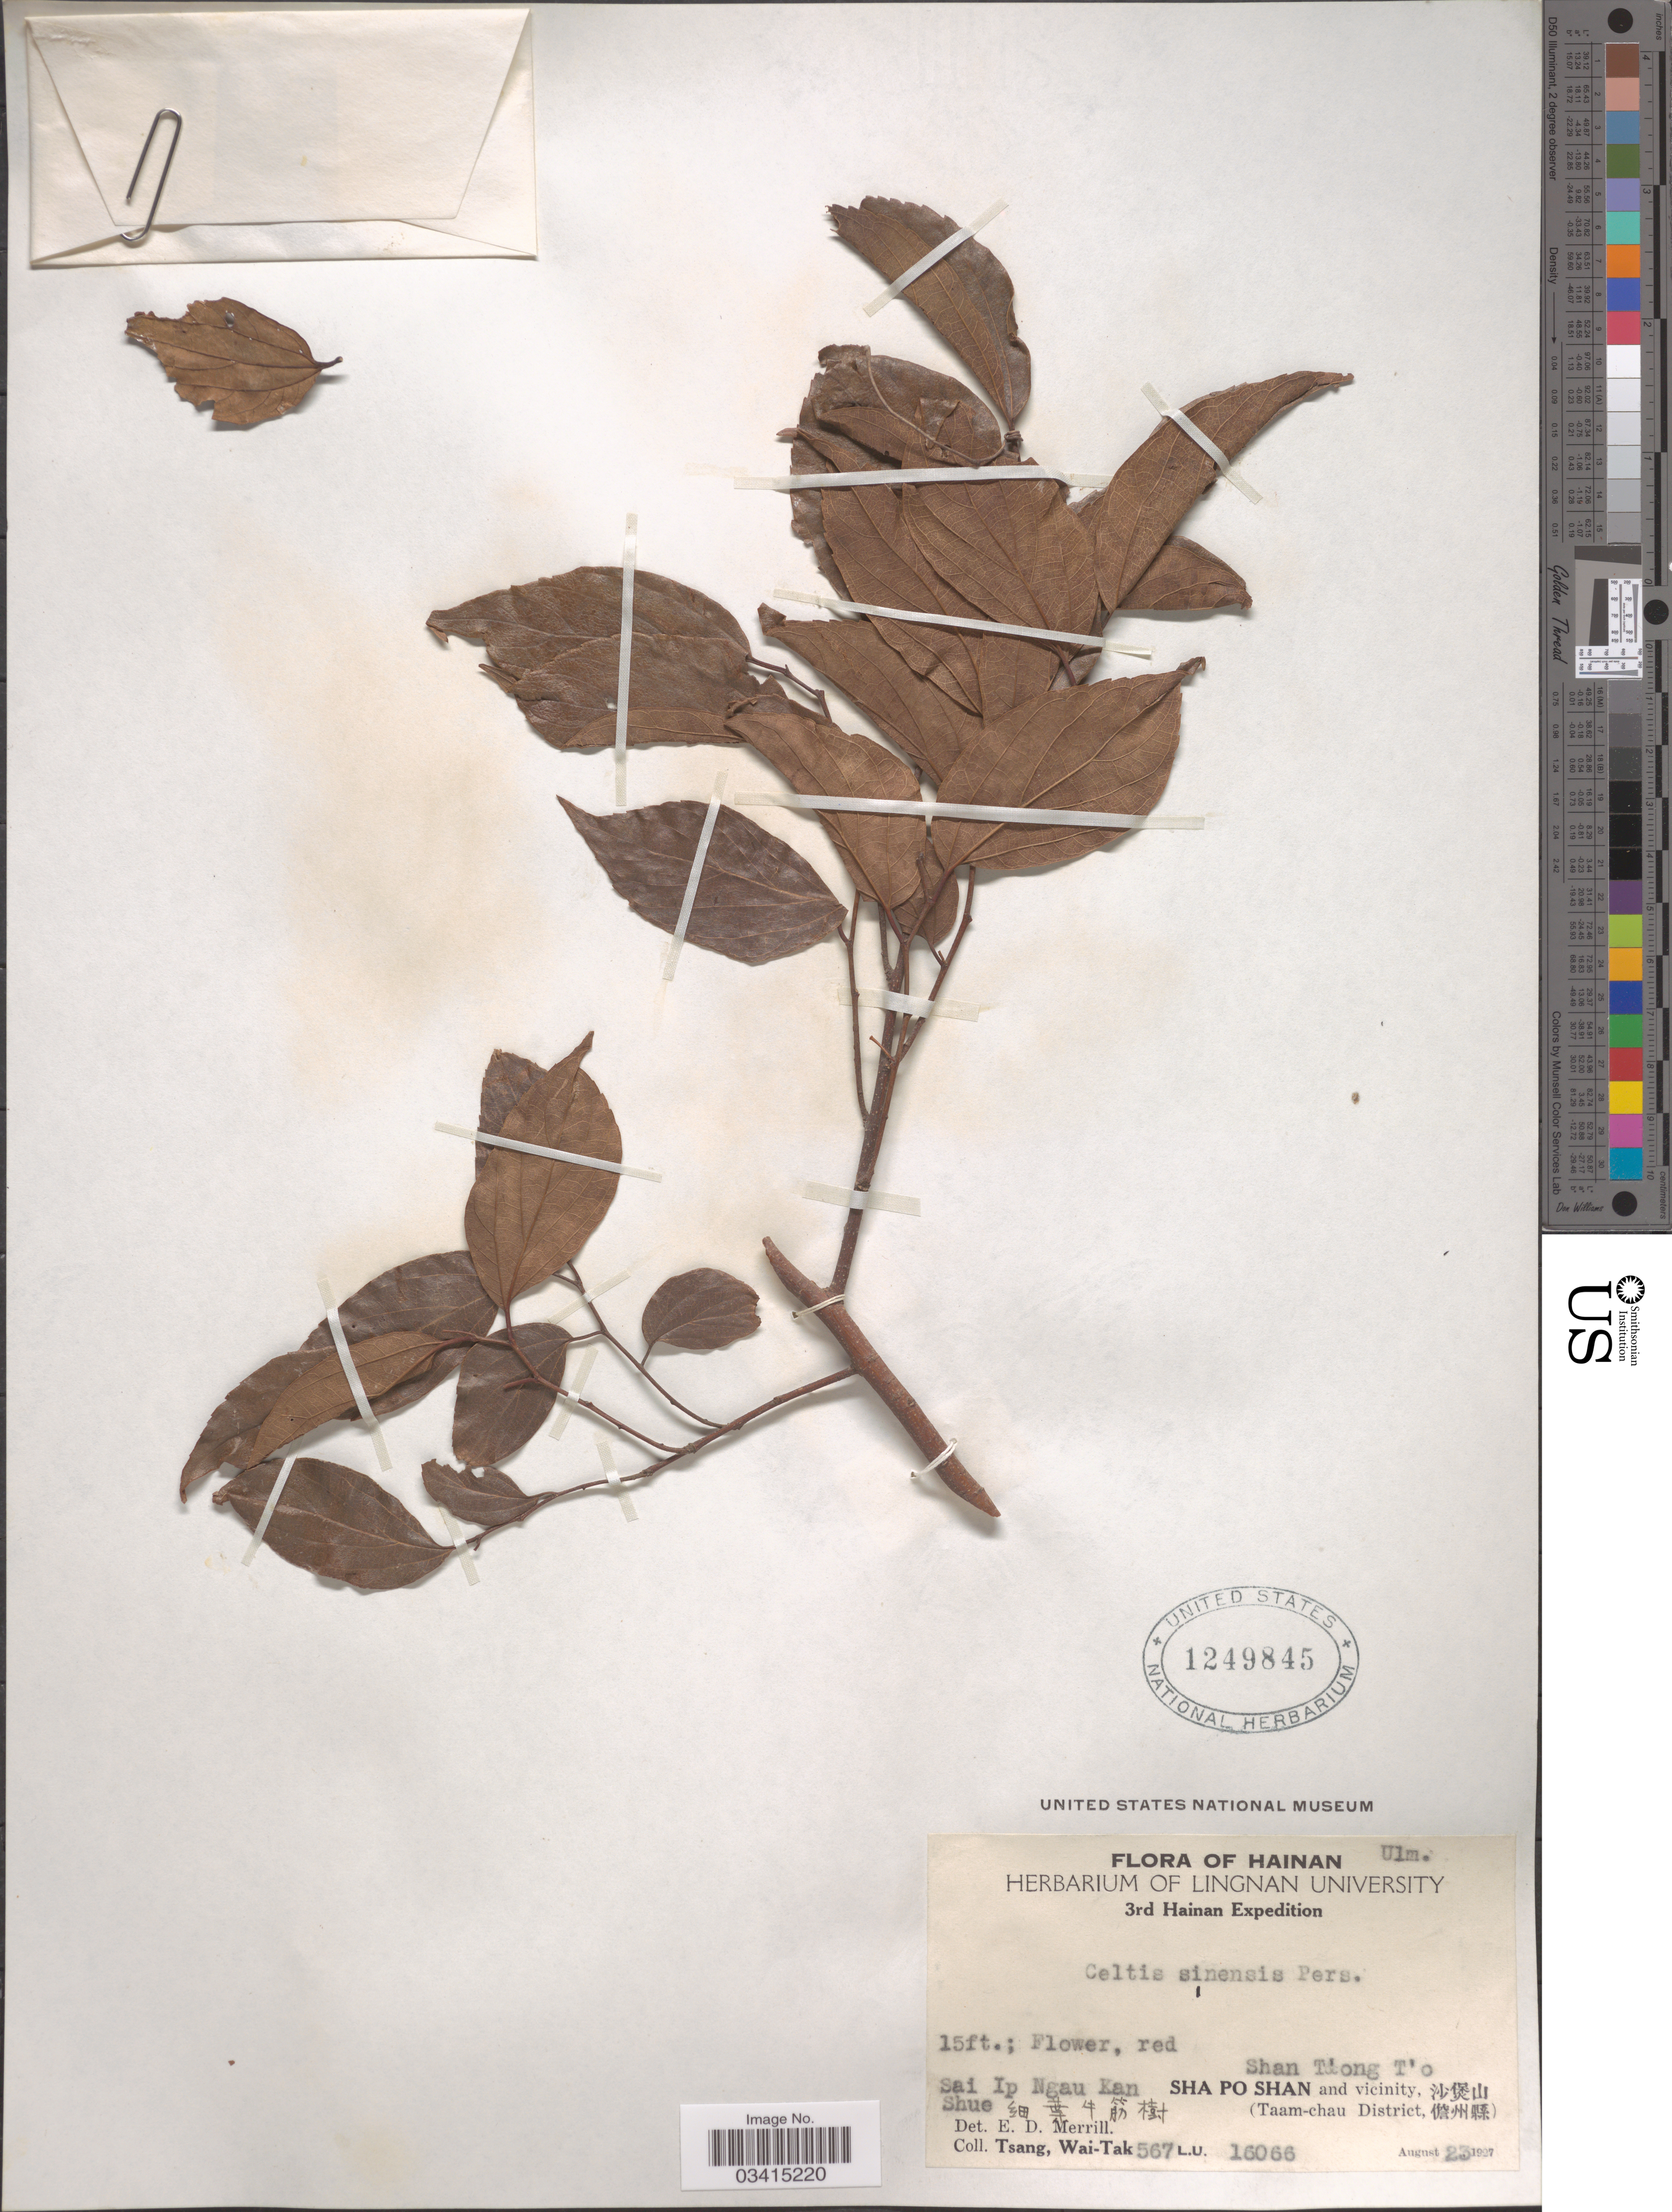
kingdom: Plantae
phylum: Tracheophyta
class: Magnoliopsida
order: Rosales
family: Cannabaceae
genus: Celtis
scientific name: Celtis sinensis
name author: Pers.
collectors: W. T. Tsang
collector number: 567L.U.16066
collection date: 1927-08-23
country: China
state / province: Hainan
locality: Sai Ip Ngau Kan Shue X. Shan T'ong T'o. Sha Po Shan and vicinity, X. (Taam-chau District, X).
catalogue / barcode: US 1249845